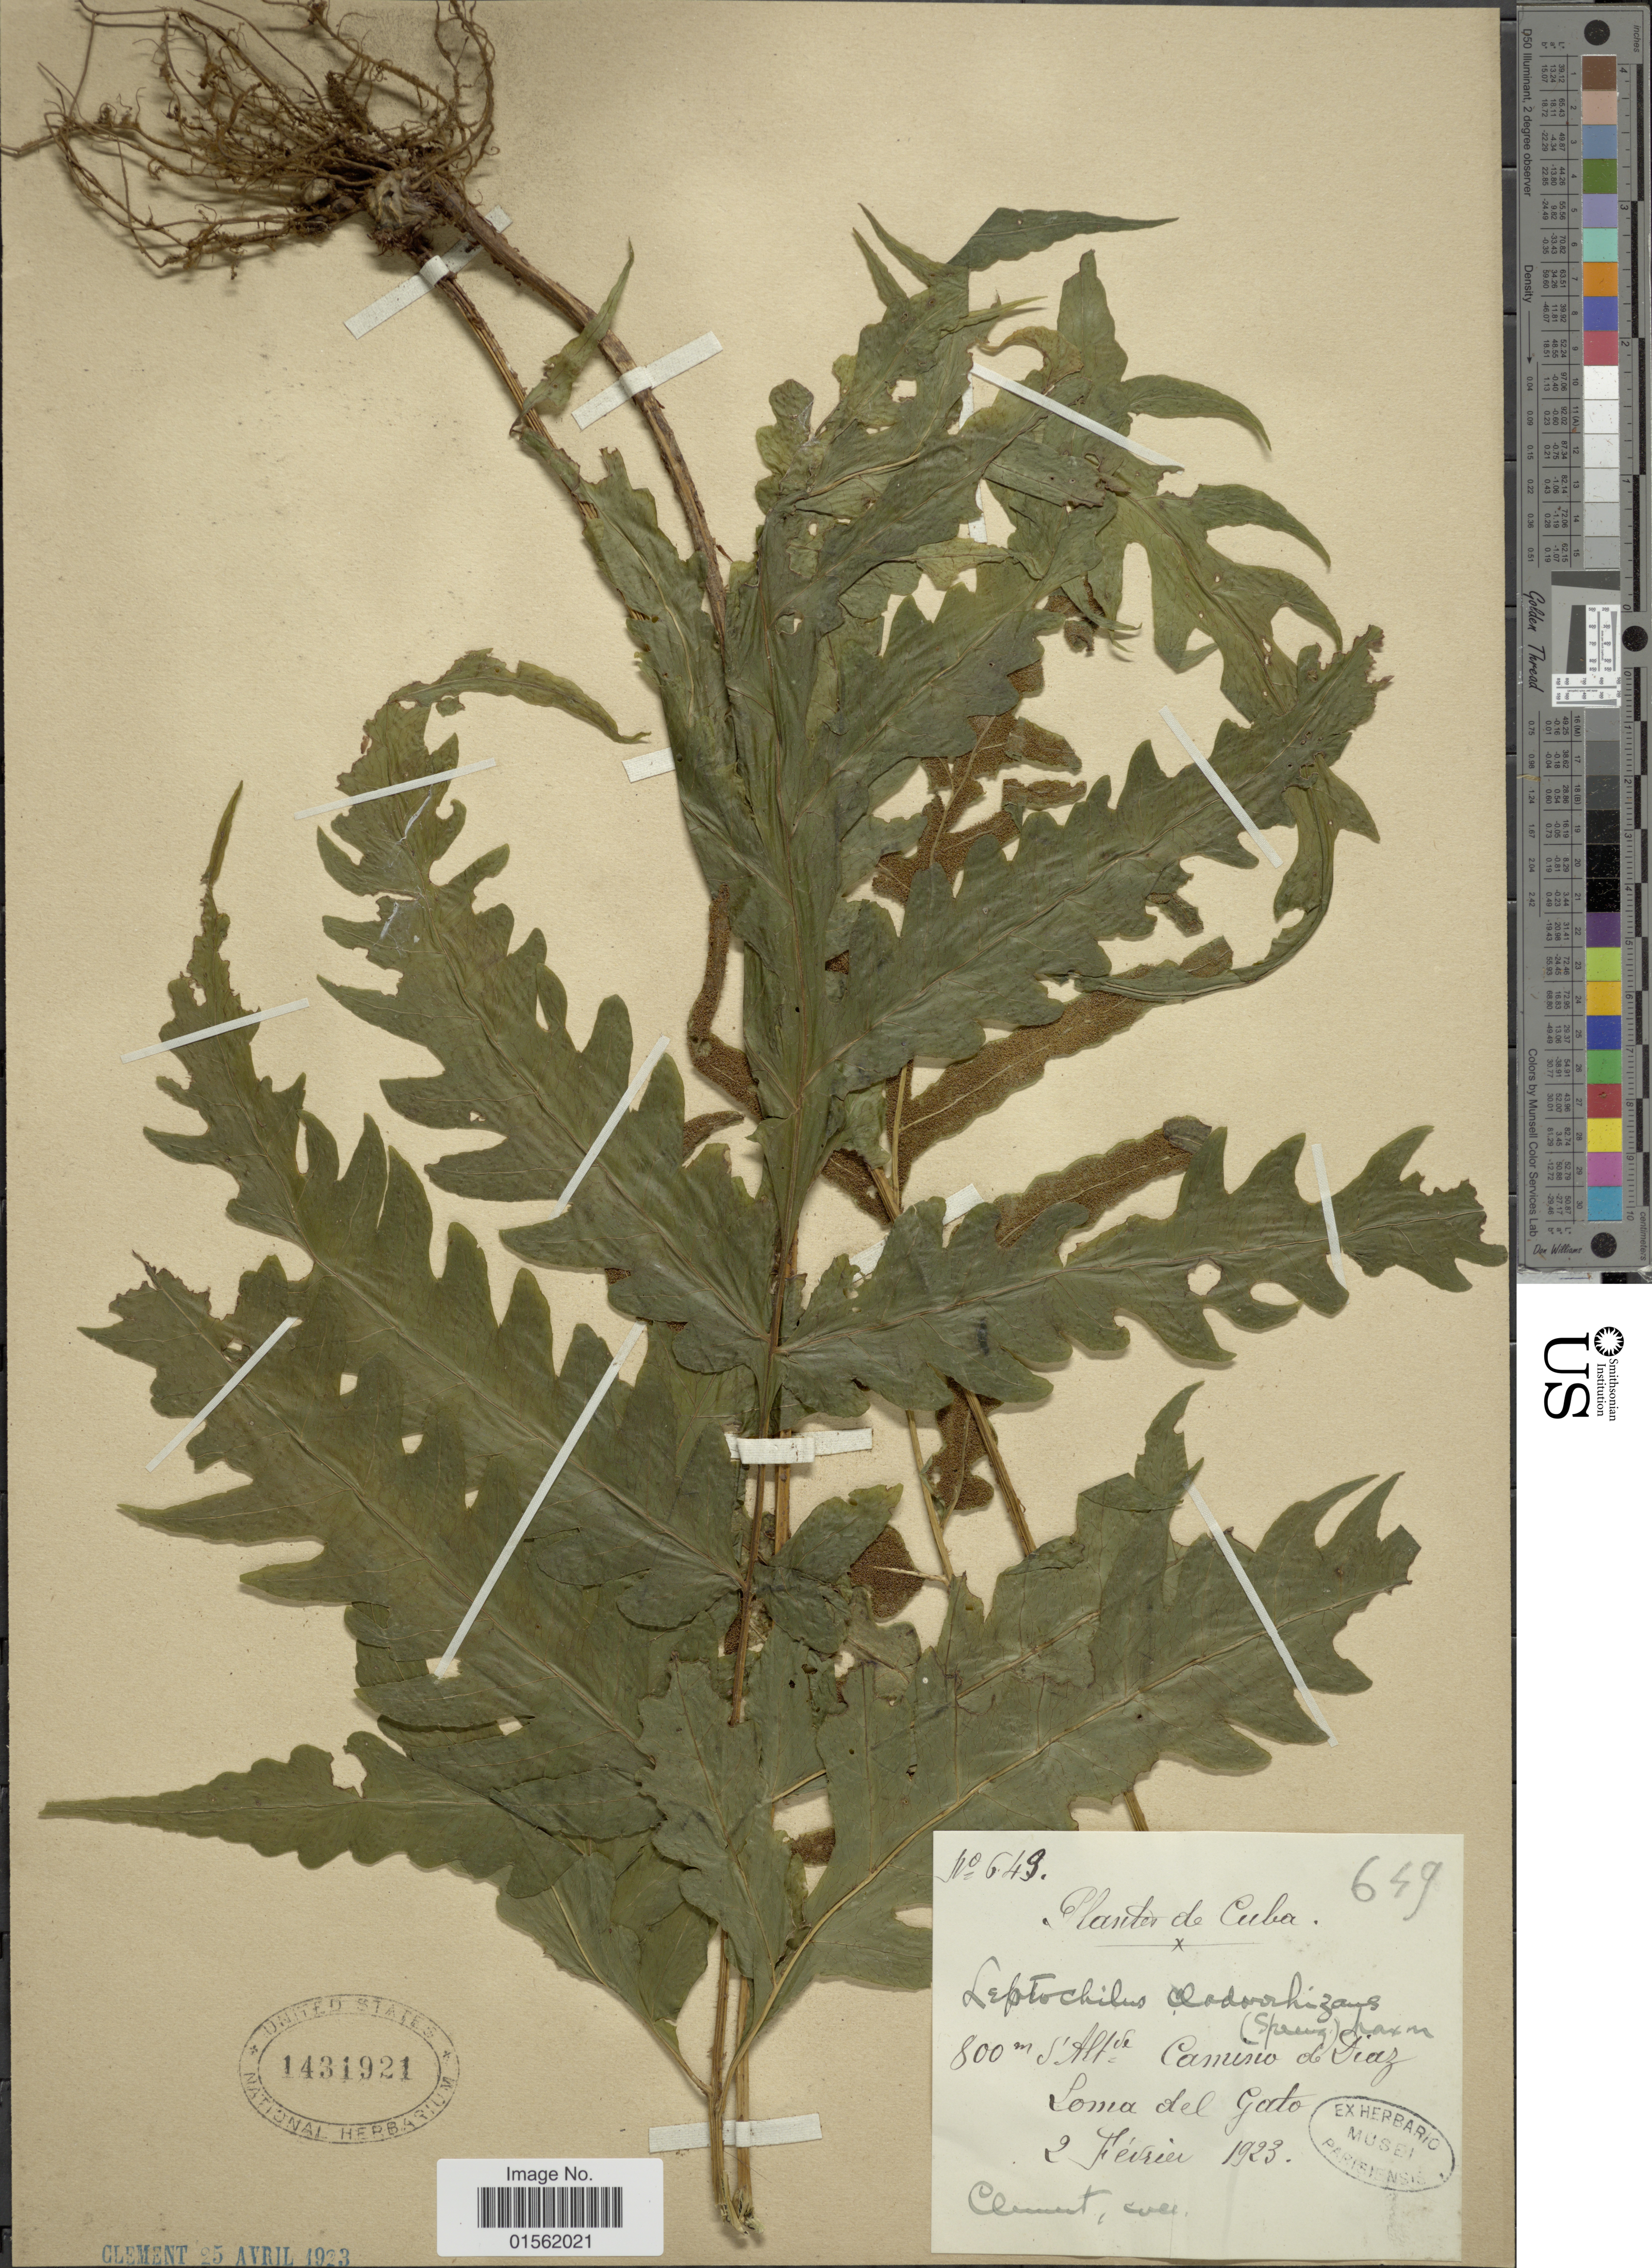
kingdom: Plantae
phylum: Tracheophyta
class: Polypodiopsida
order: Polypodiales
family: Dryopteridaceae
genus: Bolbitis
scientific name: Bolbitis portoricensis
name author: (Spreng.) Hennipman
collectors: -. Clement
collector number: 649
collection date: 1923-02-02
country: Cuba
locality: Camino de Diaz. Loma del Gato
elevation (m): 800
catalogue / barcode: US 1431921